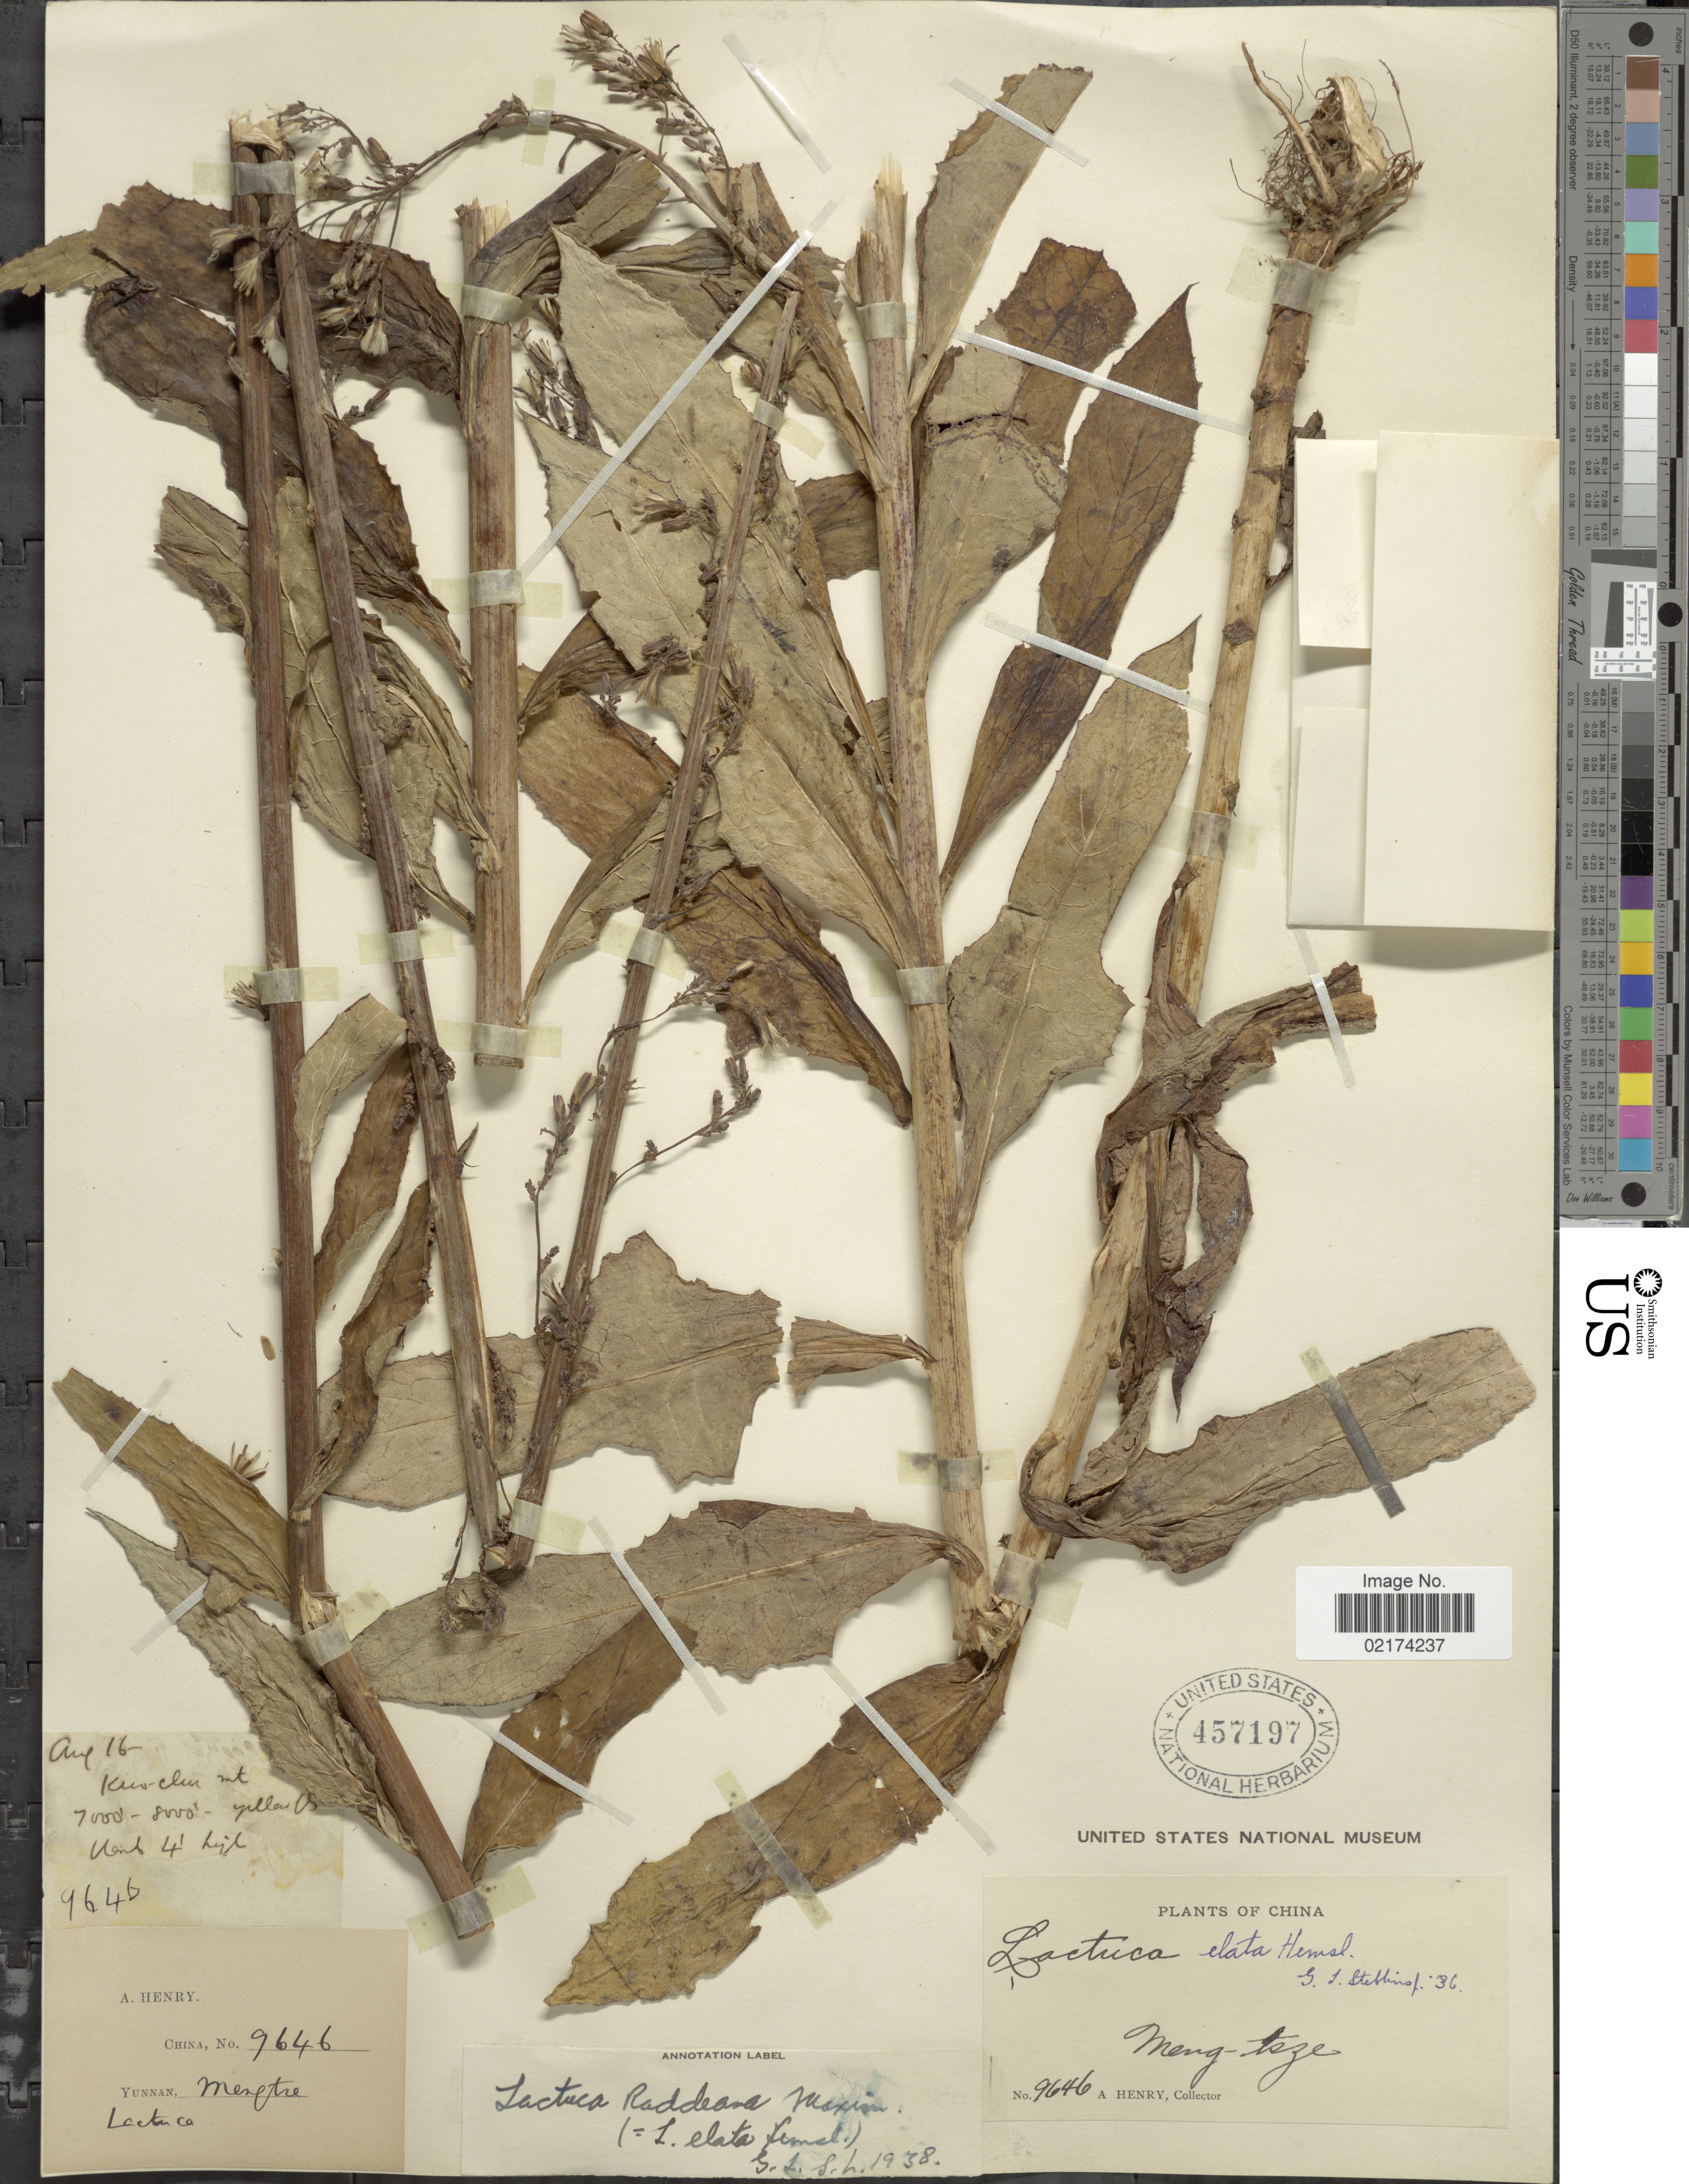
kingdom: Plantae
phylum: Tracheophyta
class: Magnoliopsida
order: Asterales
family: Asteraceae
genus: Lactuca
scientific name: Lactuca raddeana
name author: Maxim.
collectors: A. Henry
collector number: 9646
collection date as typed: Transcribed d/m/y: /8/16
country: China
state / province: Yunnan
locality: Mengtze. Kuo-chin mt.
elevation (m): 2134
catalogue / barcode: US 457197